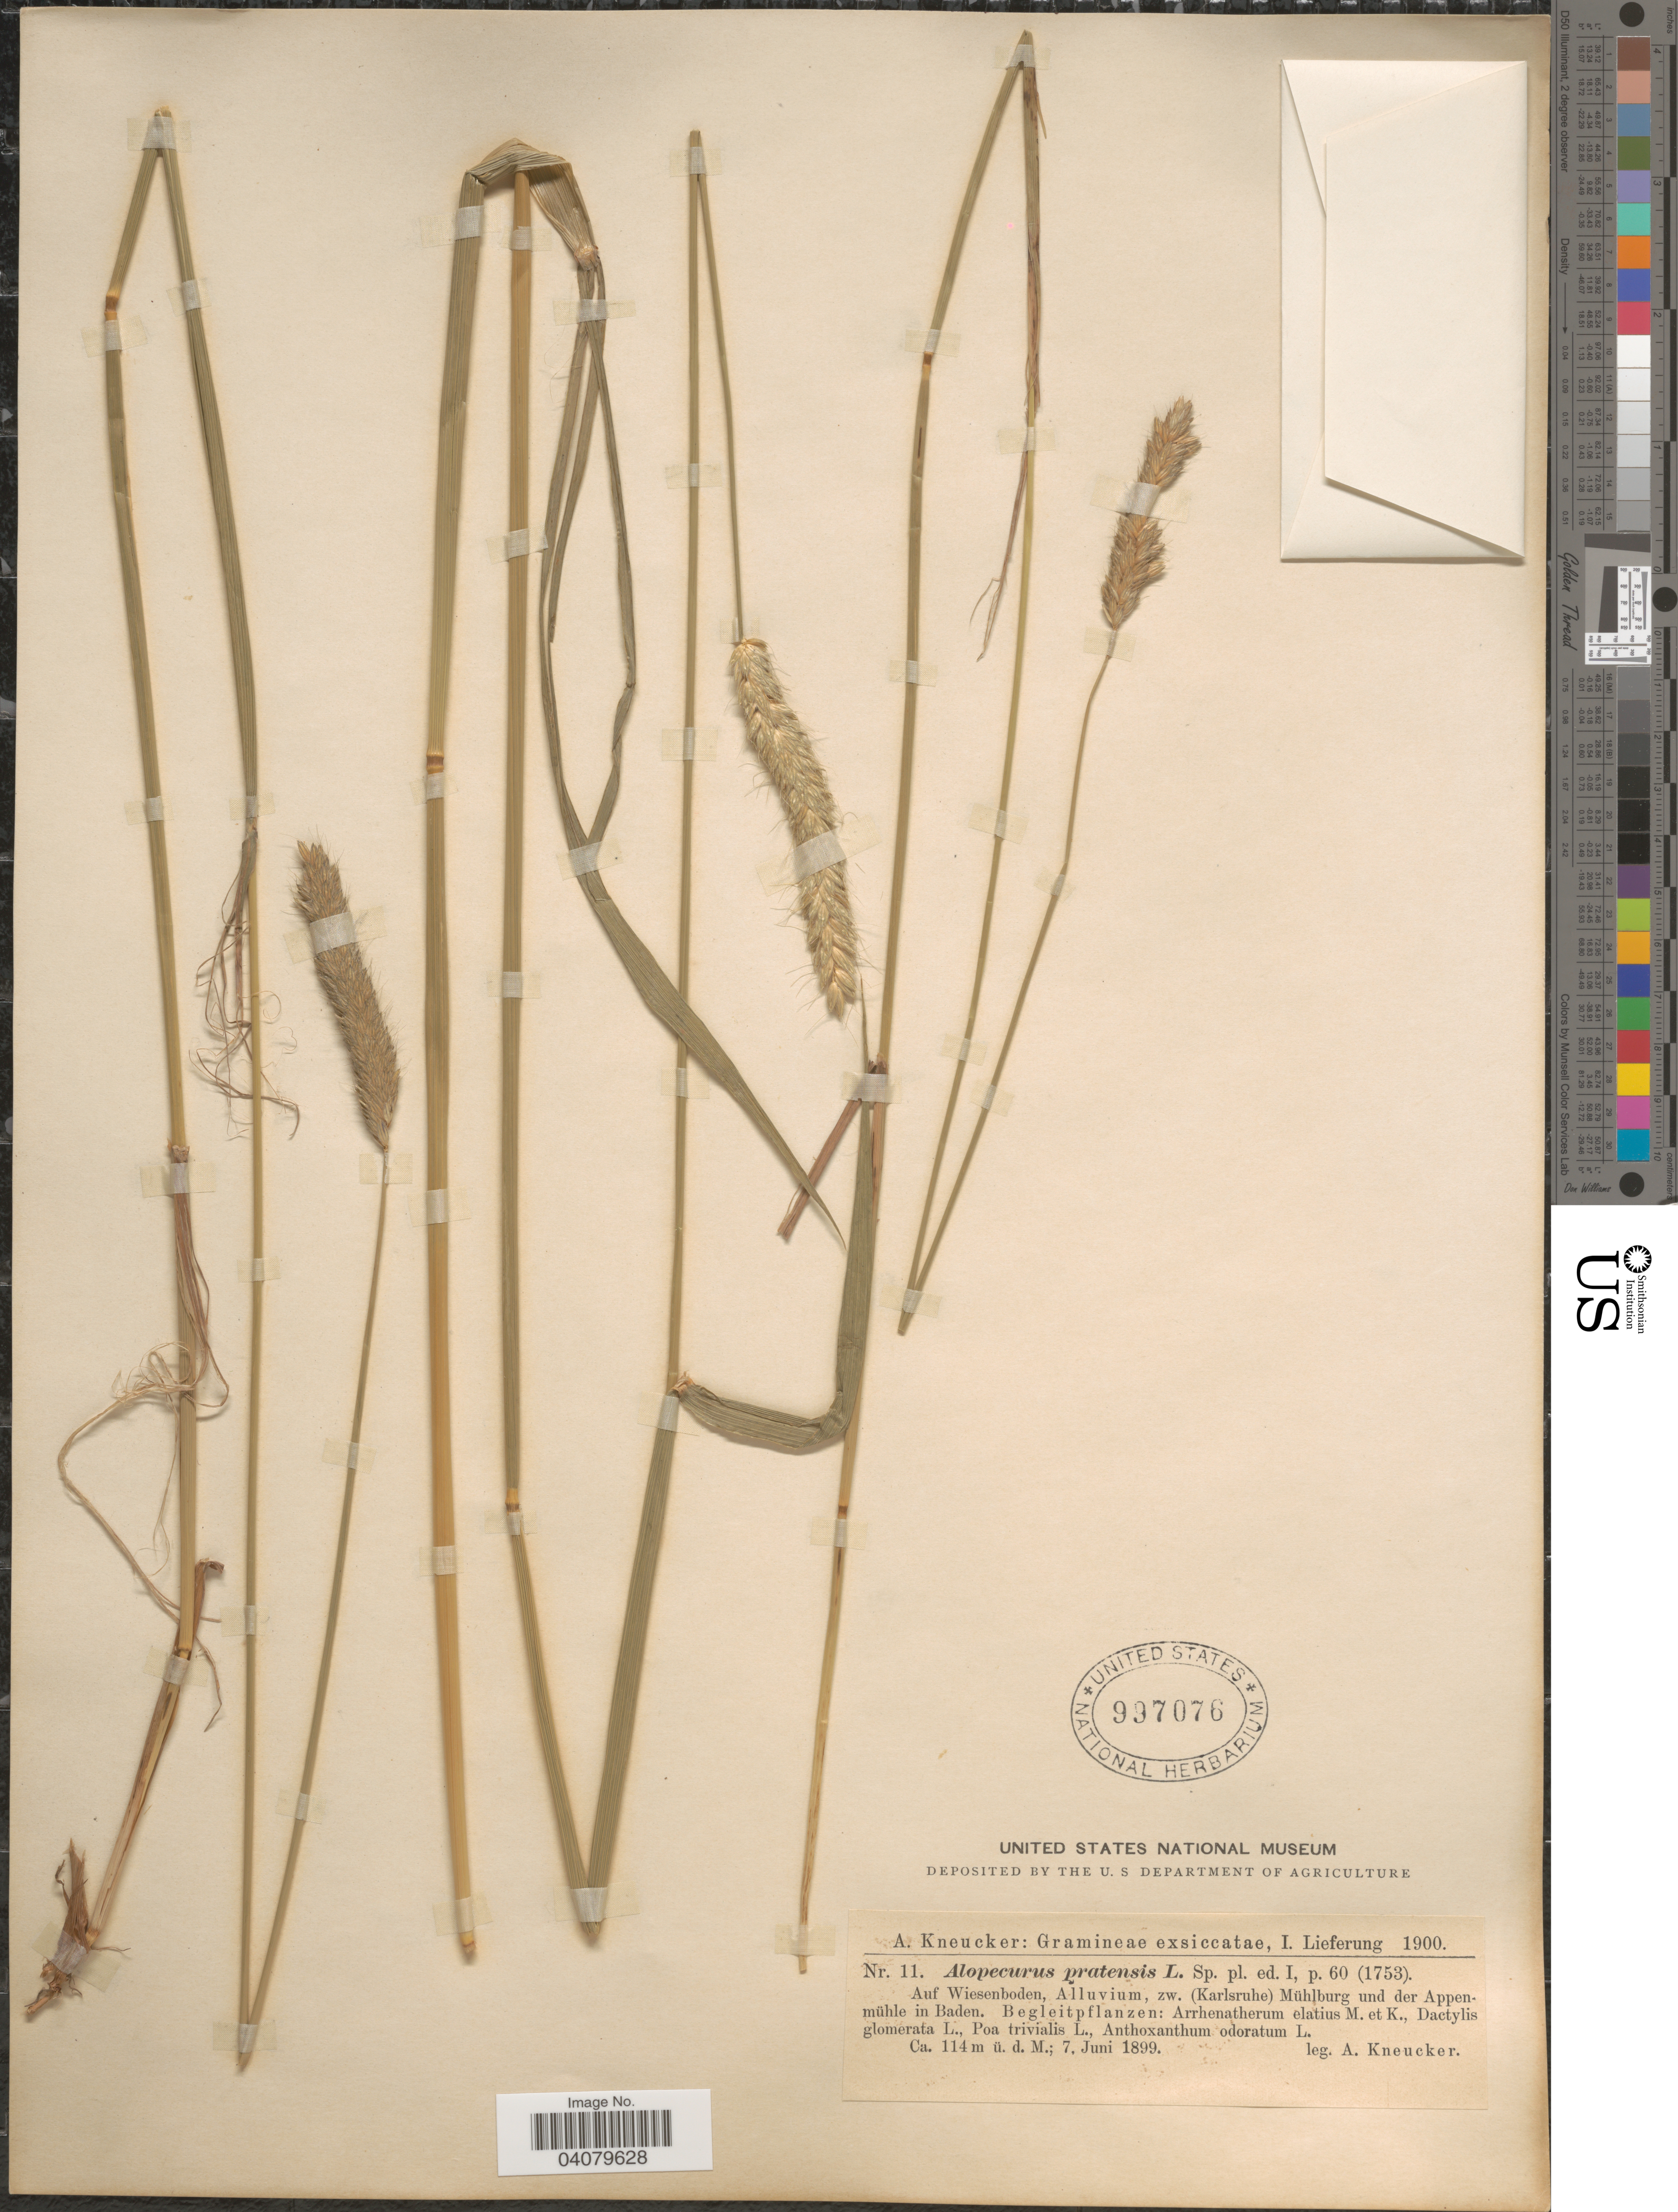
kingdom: Plantae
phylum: Tracheophyta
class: Liliopsida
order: Poales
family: Poaceae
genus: Alopecurus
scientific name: Alopecurus pratensis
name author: L.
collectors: A. Kneucker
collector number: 11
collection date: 1899-06-07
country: Germany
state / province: Baden-Württemberg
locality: Auf Wiesenboden, Alluvium, zw. (Karlsruhe) Mühlburg und der Appenmühle in Baden.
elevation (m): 114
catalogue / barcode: US 997076